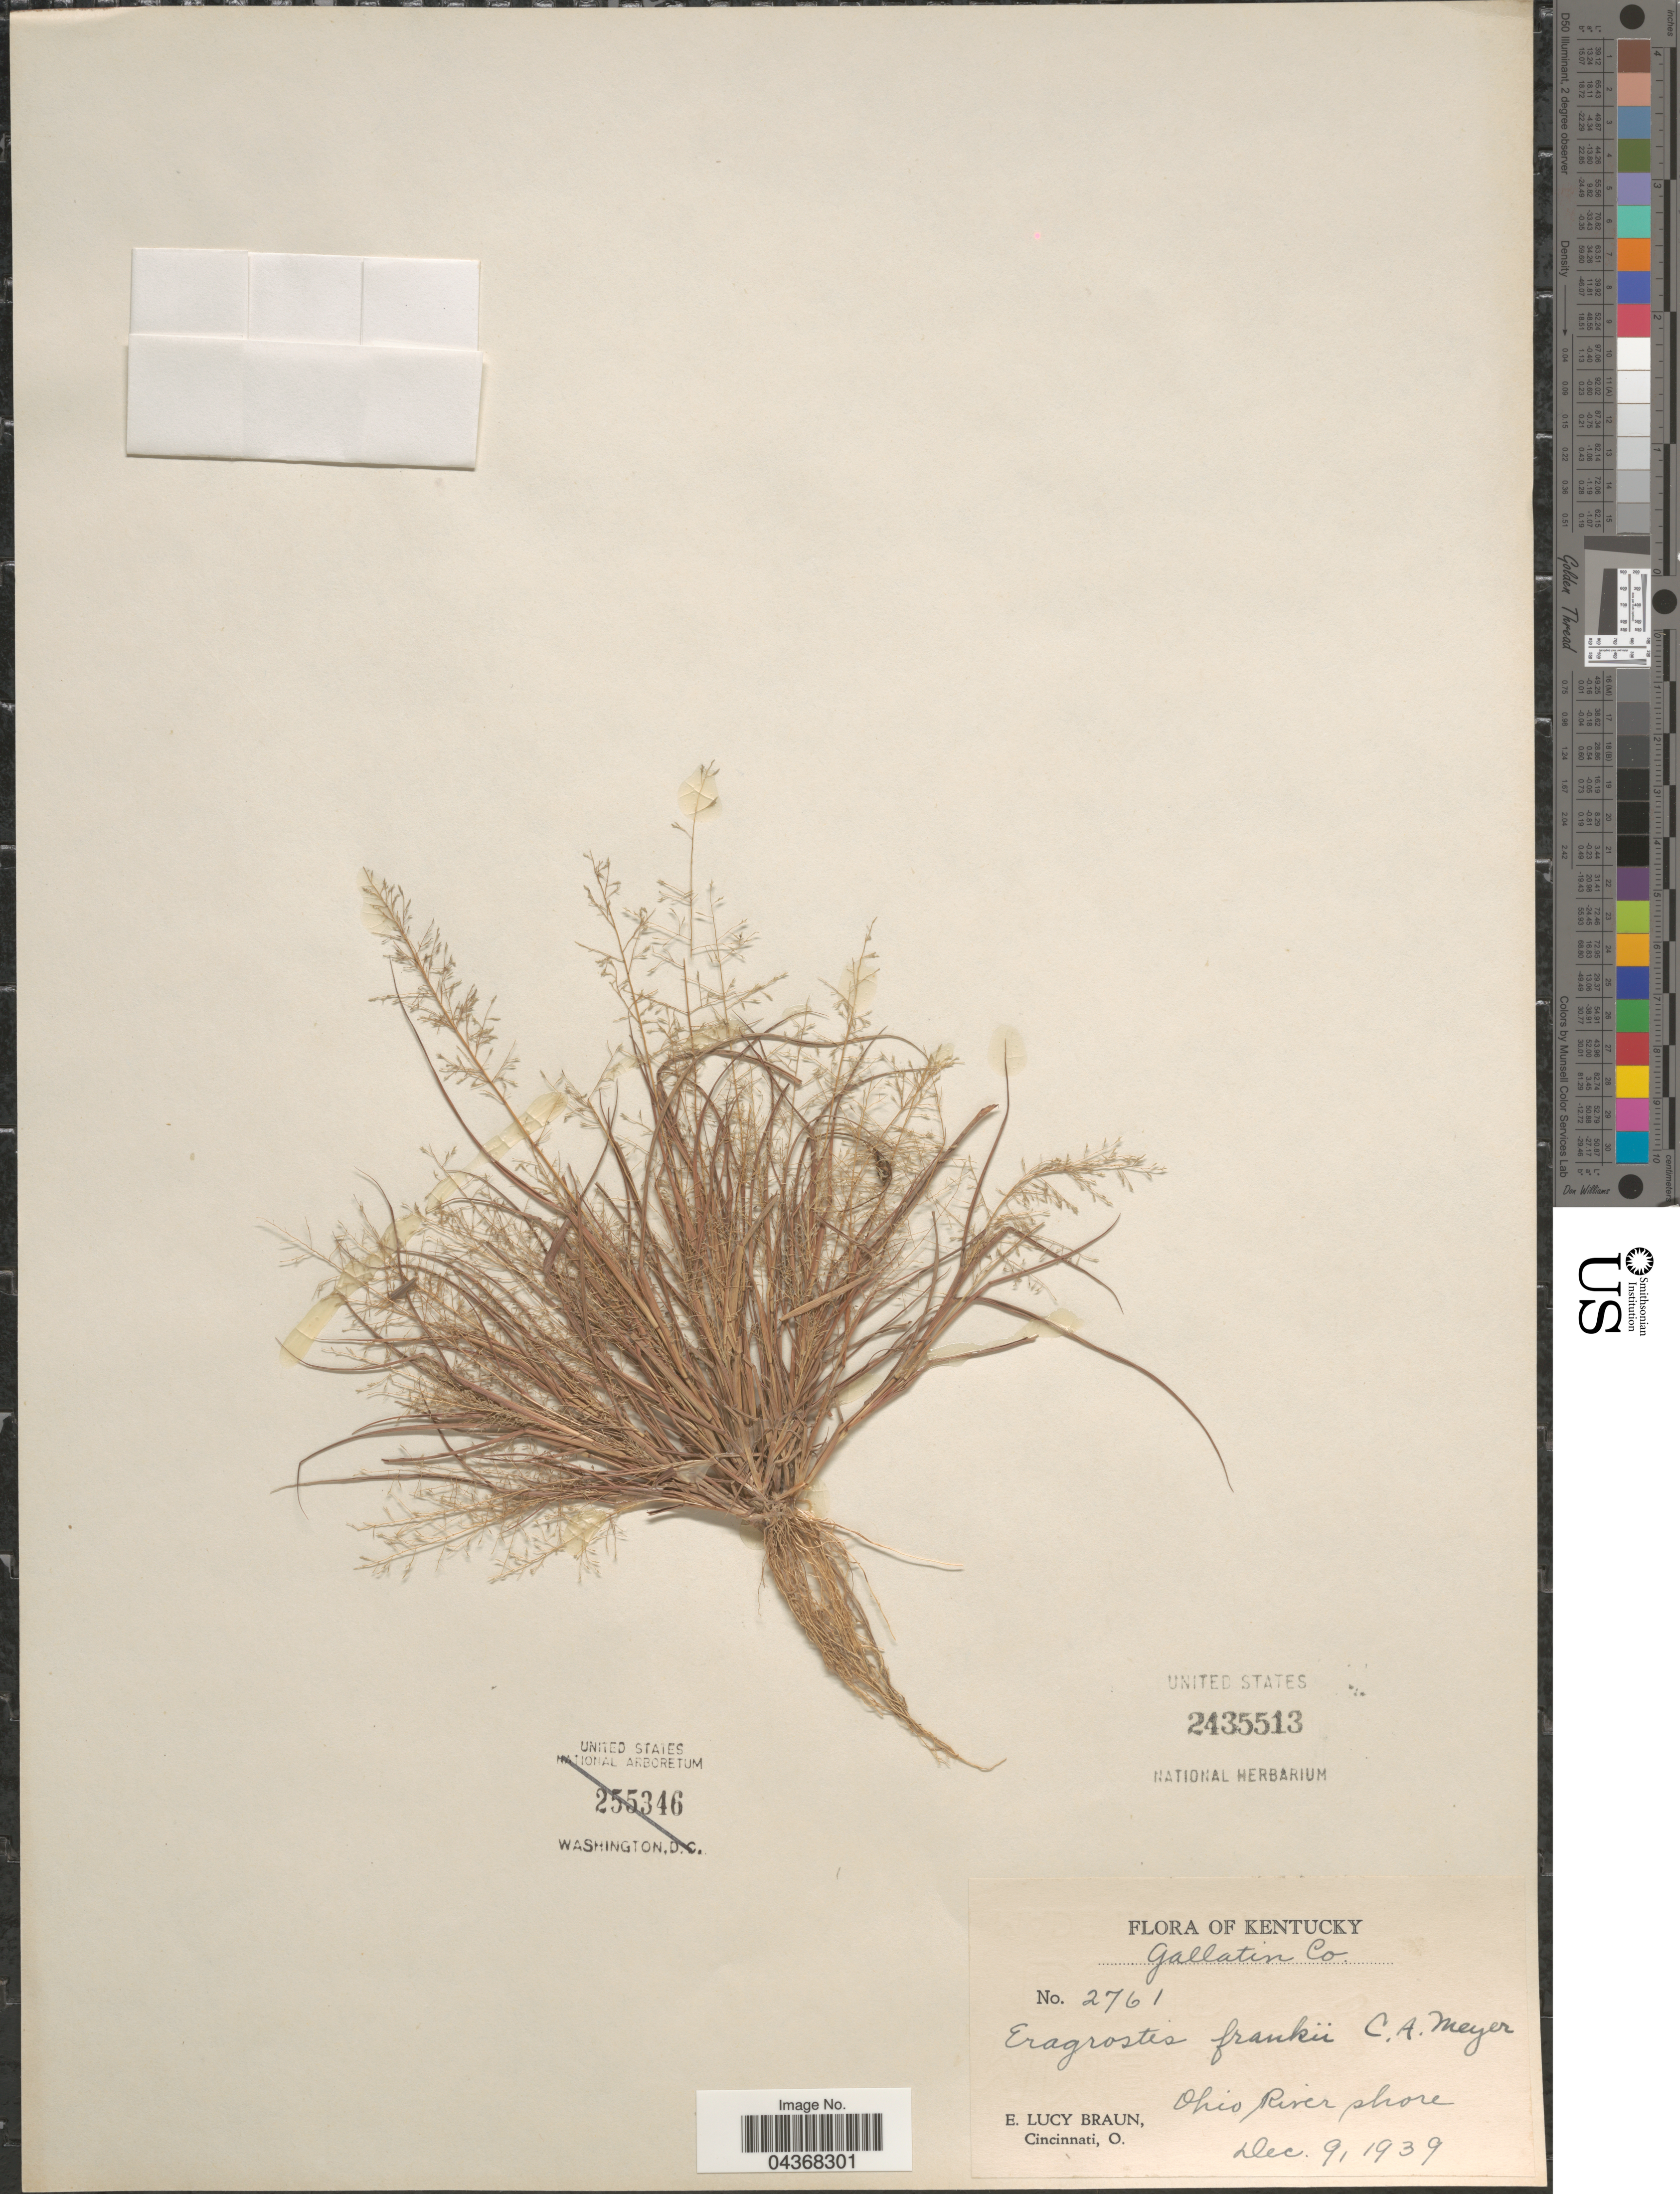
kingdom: Plantae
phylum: Tracheophyta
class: Liliopsida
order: Poales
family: Poaceae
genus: Eragrostis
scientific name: Eragrostis frankii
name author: C.A. Mey. ex Steud.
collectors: E. L. Braun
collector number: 2761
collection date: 1939-12-09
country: United States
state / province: Kentucky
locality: Gallatin Co. Ohio River shore.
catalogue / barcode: US 2435513